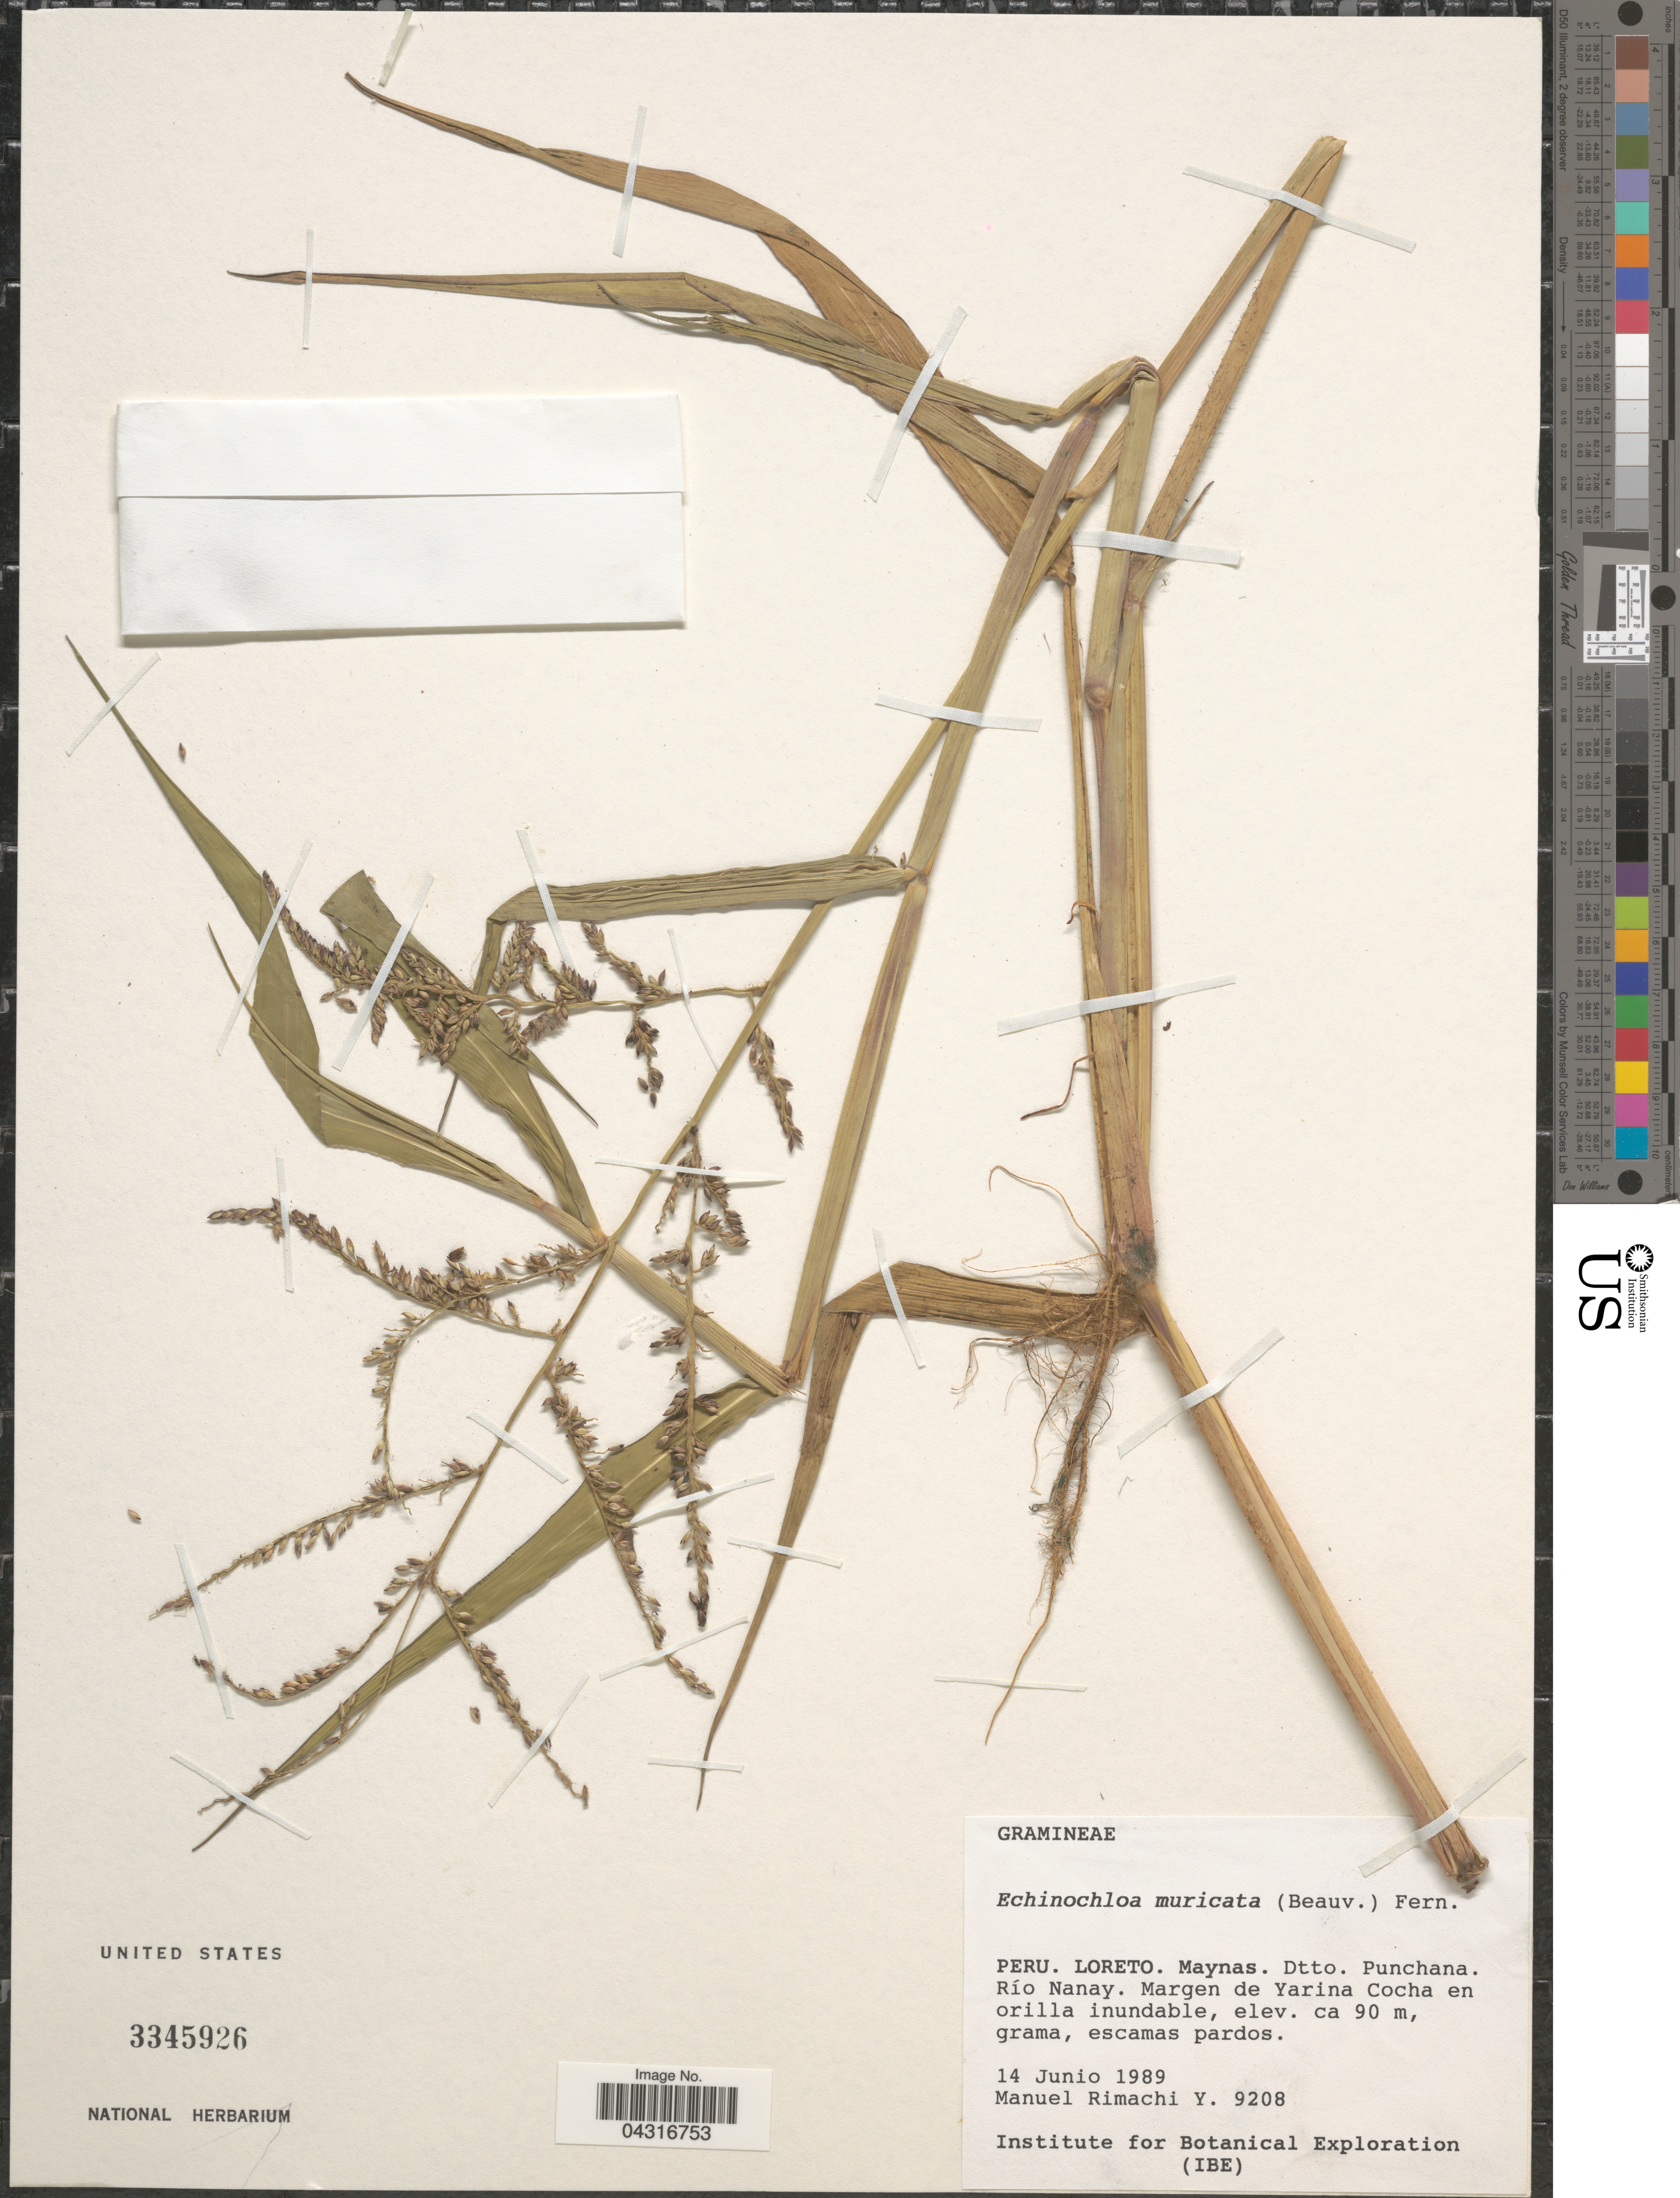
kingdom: Plantae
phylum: Tracheophyta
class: Liliopsida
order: Poales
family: Poaceae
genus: Echinochloa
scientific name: Echinochloa muricata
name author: (P. Beauv.) Fernald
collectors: M. Rimachi Y.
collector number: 9208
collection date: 1989-06-14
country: Peru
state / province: Loreto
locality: Maynas. Dtto. Punchana. Río Nanay. Margen de Yarina Cocha en orilla inundable.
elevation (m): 90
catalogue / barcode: US 3345926